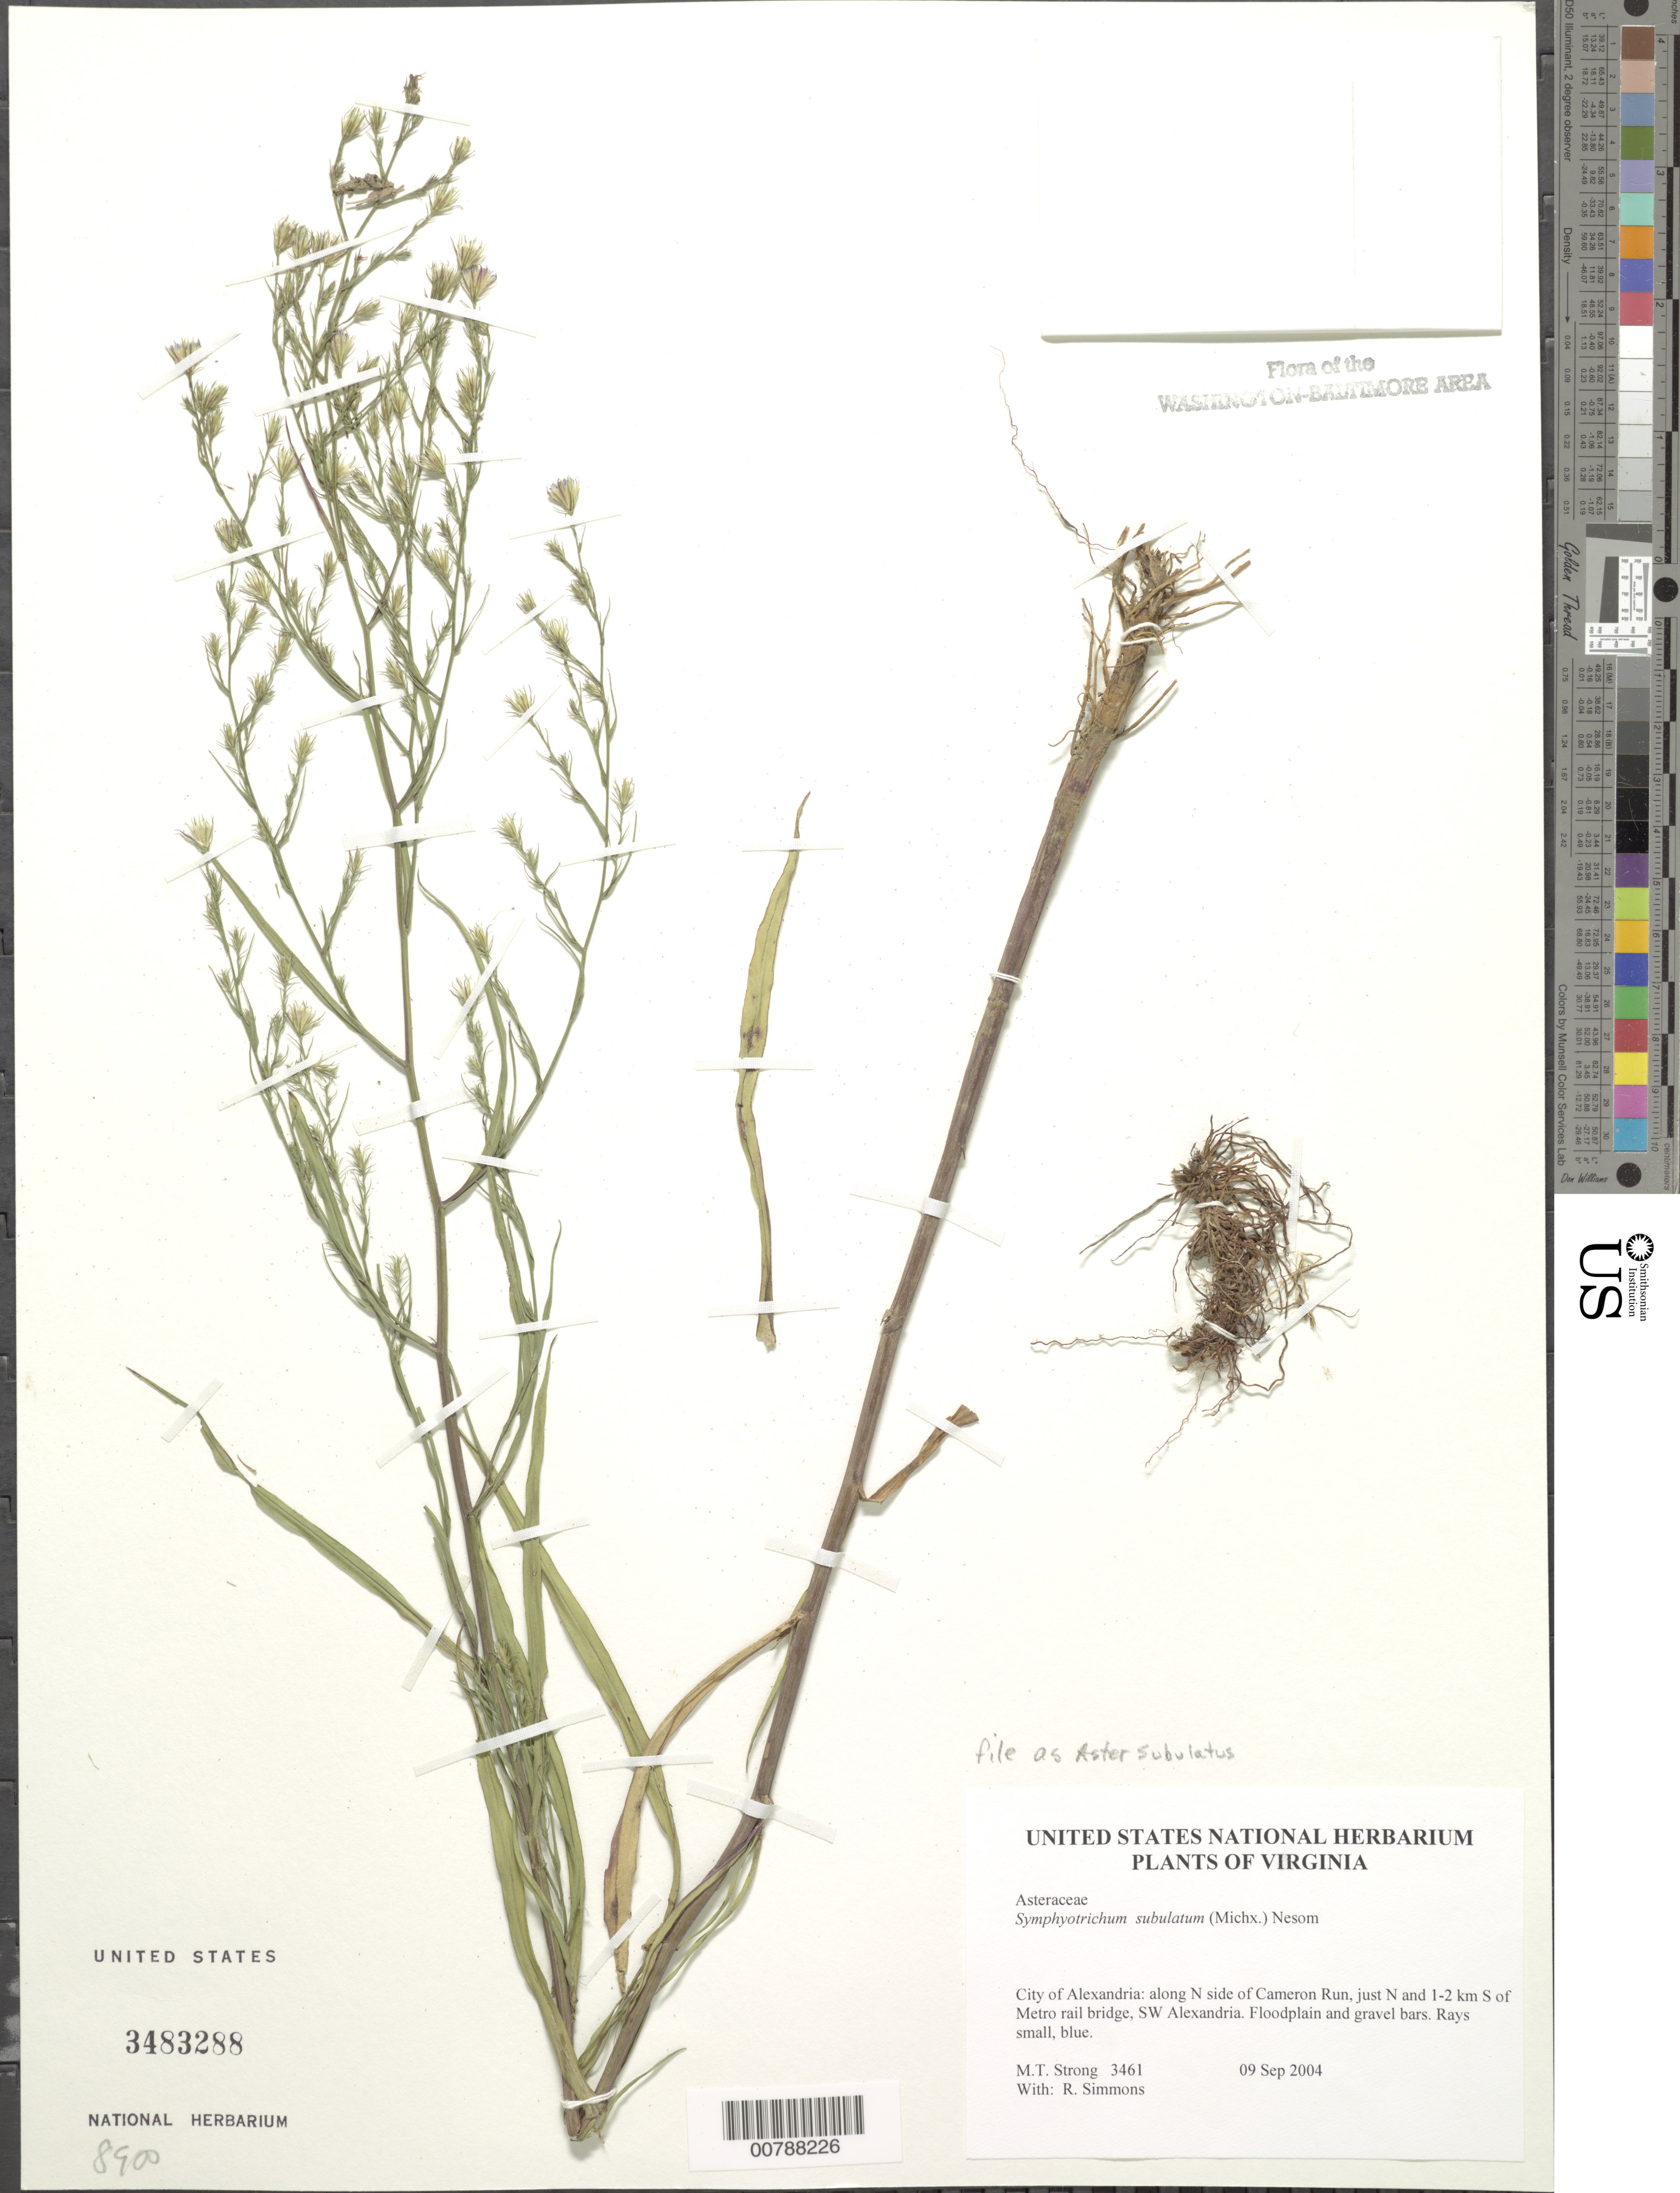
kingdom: Plantae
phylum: Tracheophyta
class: Magnoliopsida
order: Asterales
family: Asteraceae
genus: Symphyotrichum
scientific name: Symphyotrichum subulatum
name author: (Michx.) G.L. Nesom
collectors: M. T. Strong & R. B. Simmons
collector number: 3461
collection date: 2004-09-09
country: United States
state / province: Virginia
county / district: City of Alexandria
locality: Along side of Cameron Run, just N and 1-2 km S of Metro rail bridge, SW Alexandria.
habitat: Floodplain and gravel bars.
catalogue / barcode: US 3483288